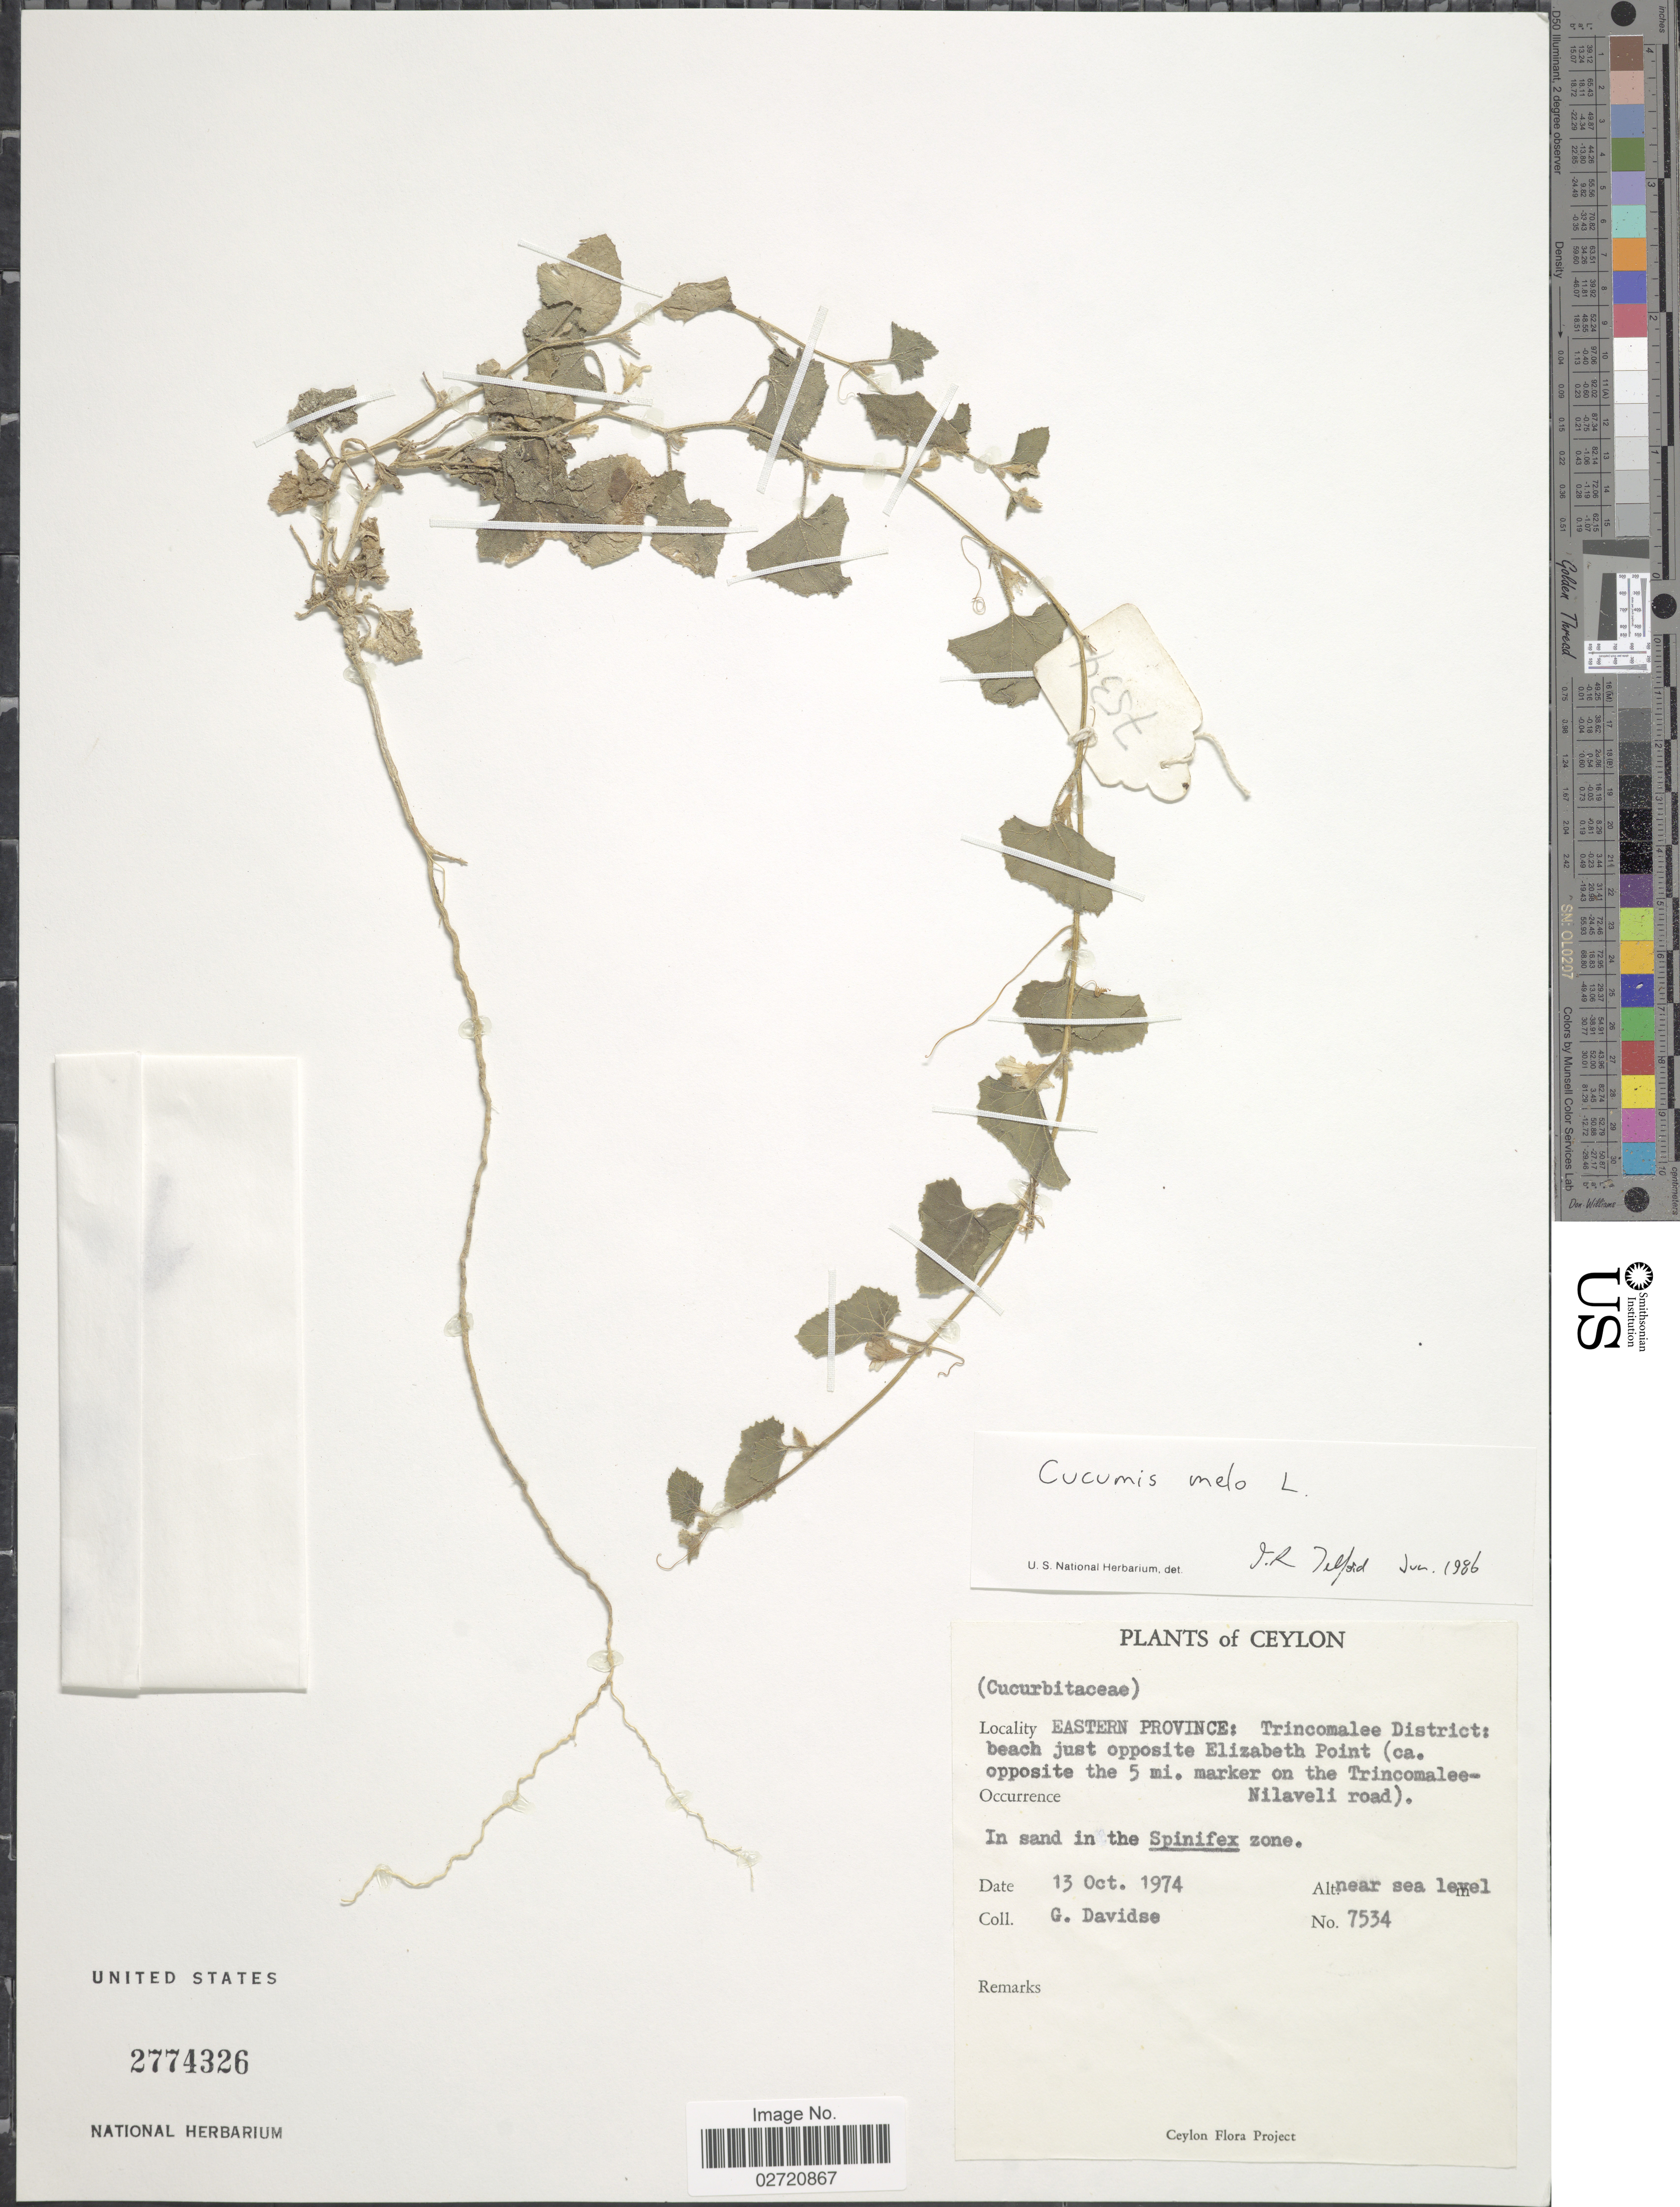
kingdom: Plantae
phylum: Tracheophyta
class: Magnoliopsida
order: Cucurbitales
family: Cucurbitaceae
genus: Cucumis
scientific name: Cucumis melo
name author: L.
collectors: G. Davidse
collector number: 7534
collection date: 1974-10-13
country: Sri Lanka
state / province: Eastern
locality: Eastern Province: Trincomalee District: beach just opposite Elizabeth Point (ca. opposite the 5 mi. marker on the Trincomalee-Nilaveli road)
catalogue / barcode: US 2774326